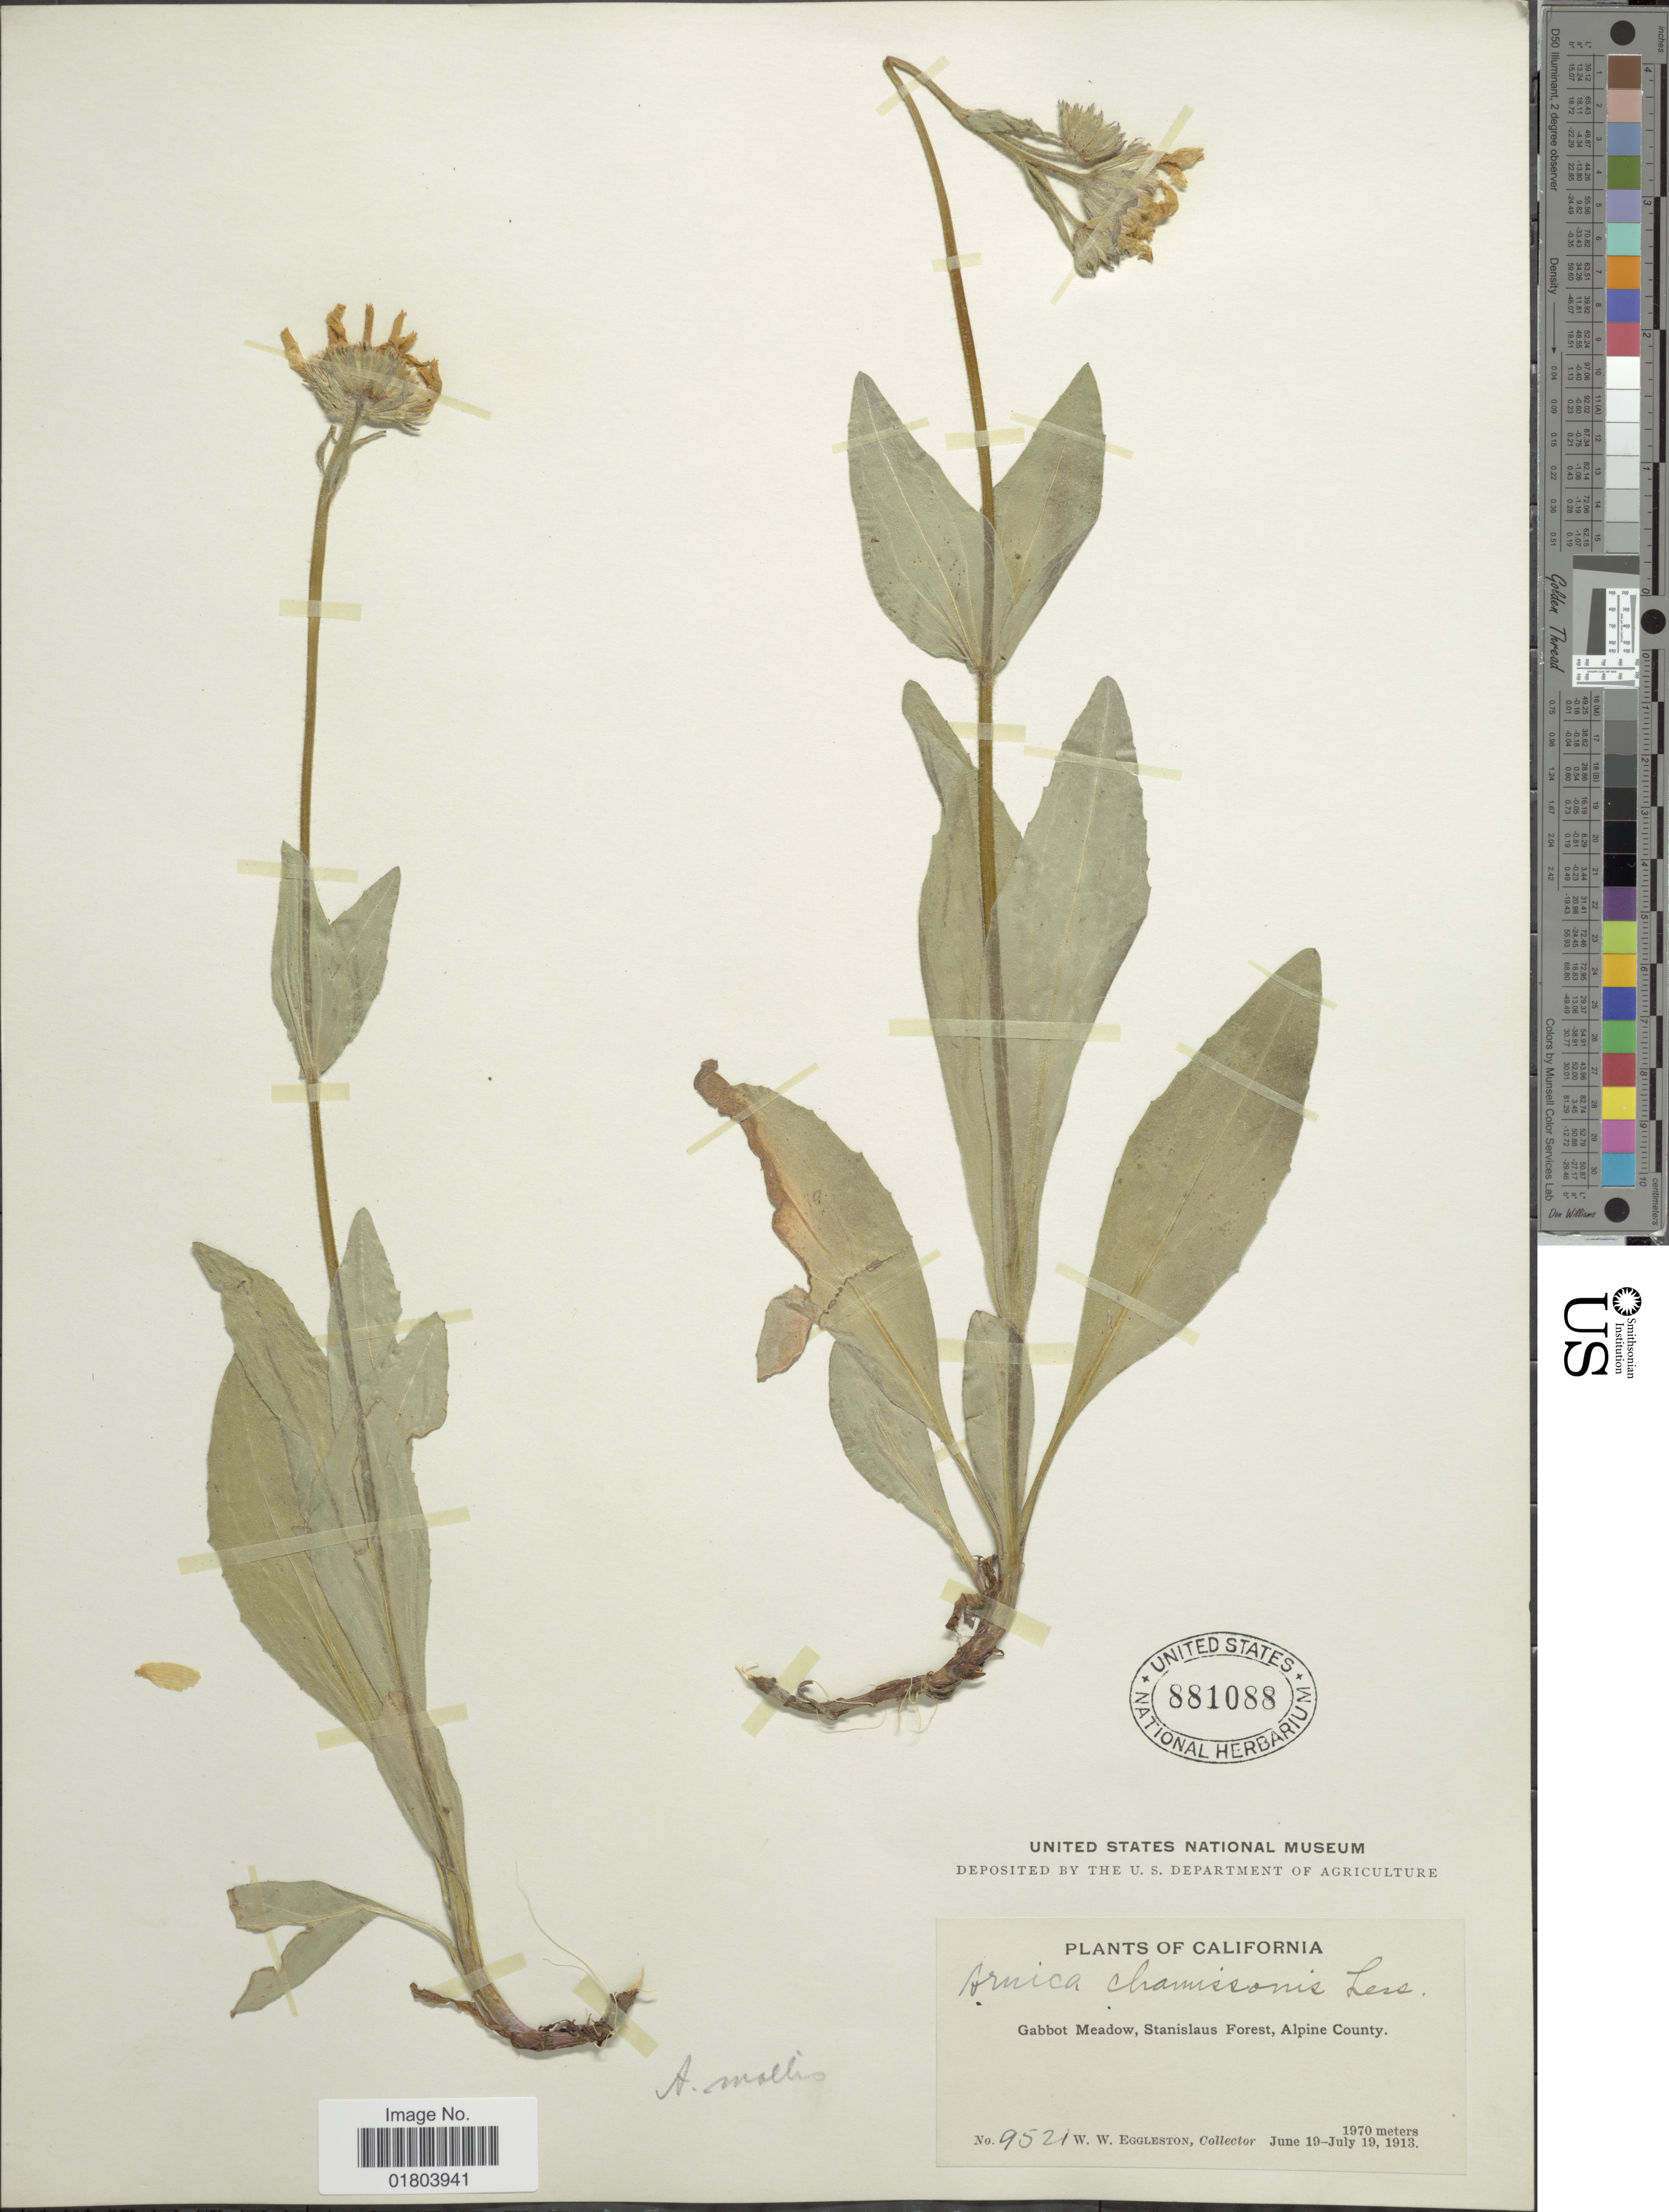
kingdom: Plantae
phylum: Tracheophyta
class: Magnoliopsida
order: Asterales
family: Asteraceae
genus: Arnica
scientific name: Arnica mollis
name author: Hook.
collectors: W. W. Eggleston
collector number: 9521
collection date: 1913-06-19/1913-07-19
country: United States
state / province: California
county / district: Alpine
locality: Gabbot Meadow, Stanislaus Forest, Alpine County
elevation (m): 1970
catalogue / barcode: US 881088